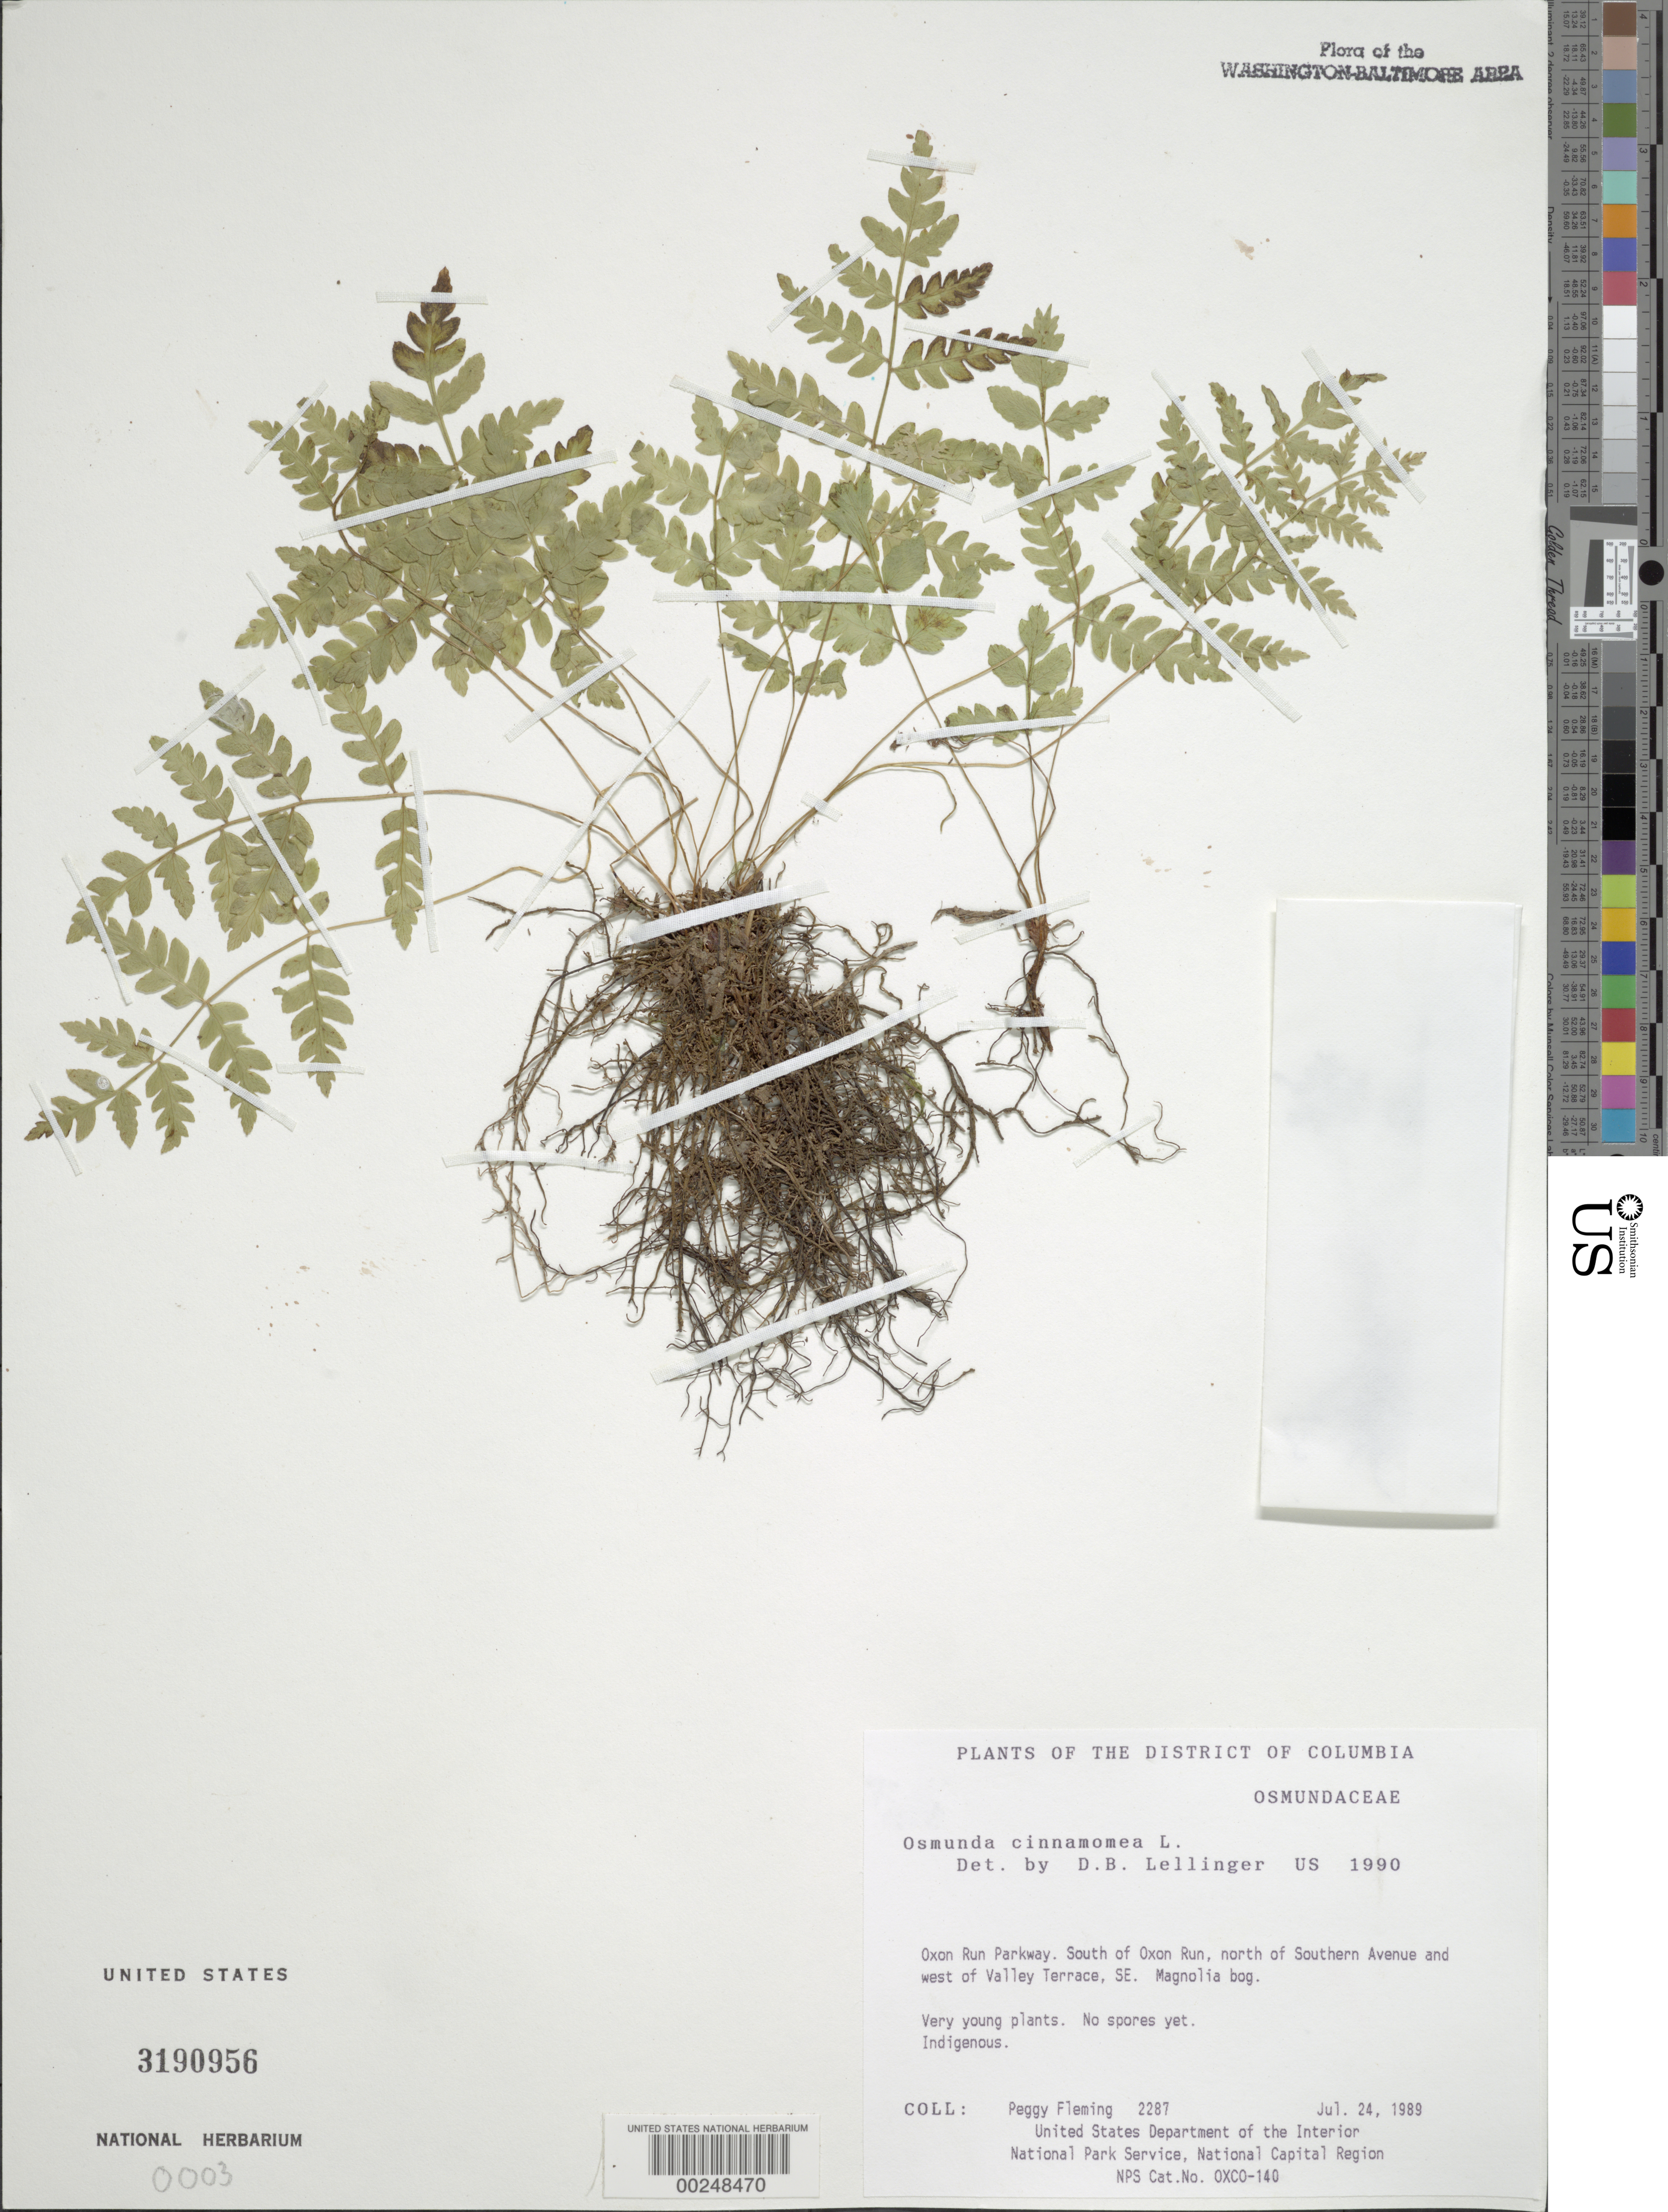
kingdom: Plantae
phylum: Tracheophyta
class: Polypodiopsida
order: Osmundales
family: Osmundaceae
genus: Osmundastrum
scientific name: Osmundastrum cinnamomeum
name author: (L.) C. Presl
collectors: P. Fleming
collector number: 2287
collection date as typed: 24 Jul 1989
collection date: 1989-07-24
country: United States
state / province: District of Columbia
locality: Oxon Run Parkway, S Oxon Run, N of Southern Ave, W of Valley Terrace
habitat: Magnolia bog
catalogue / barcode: US 3190956